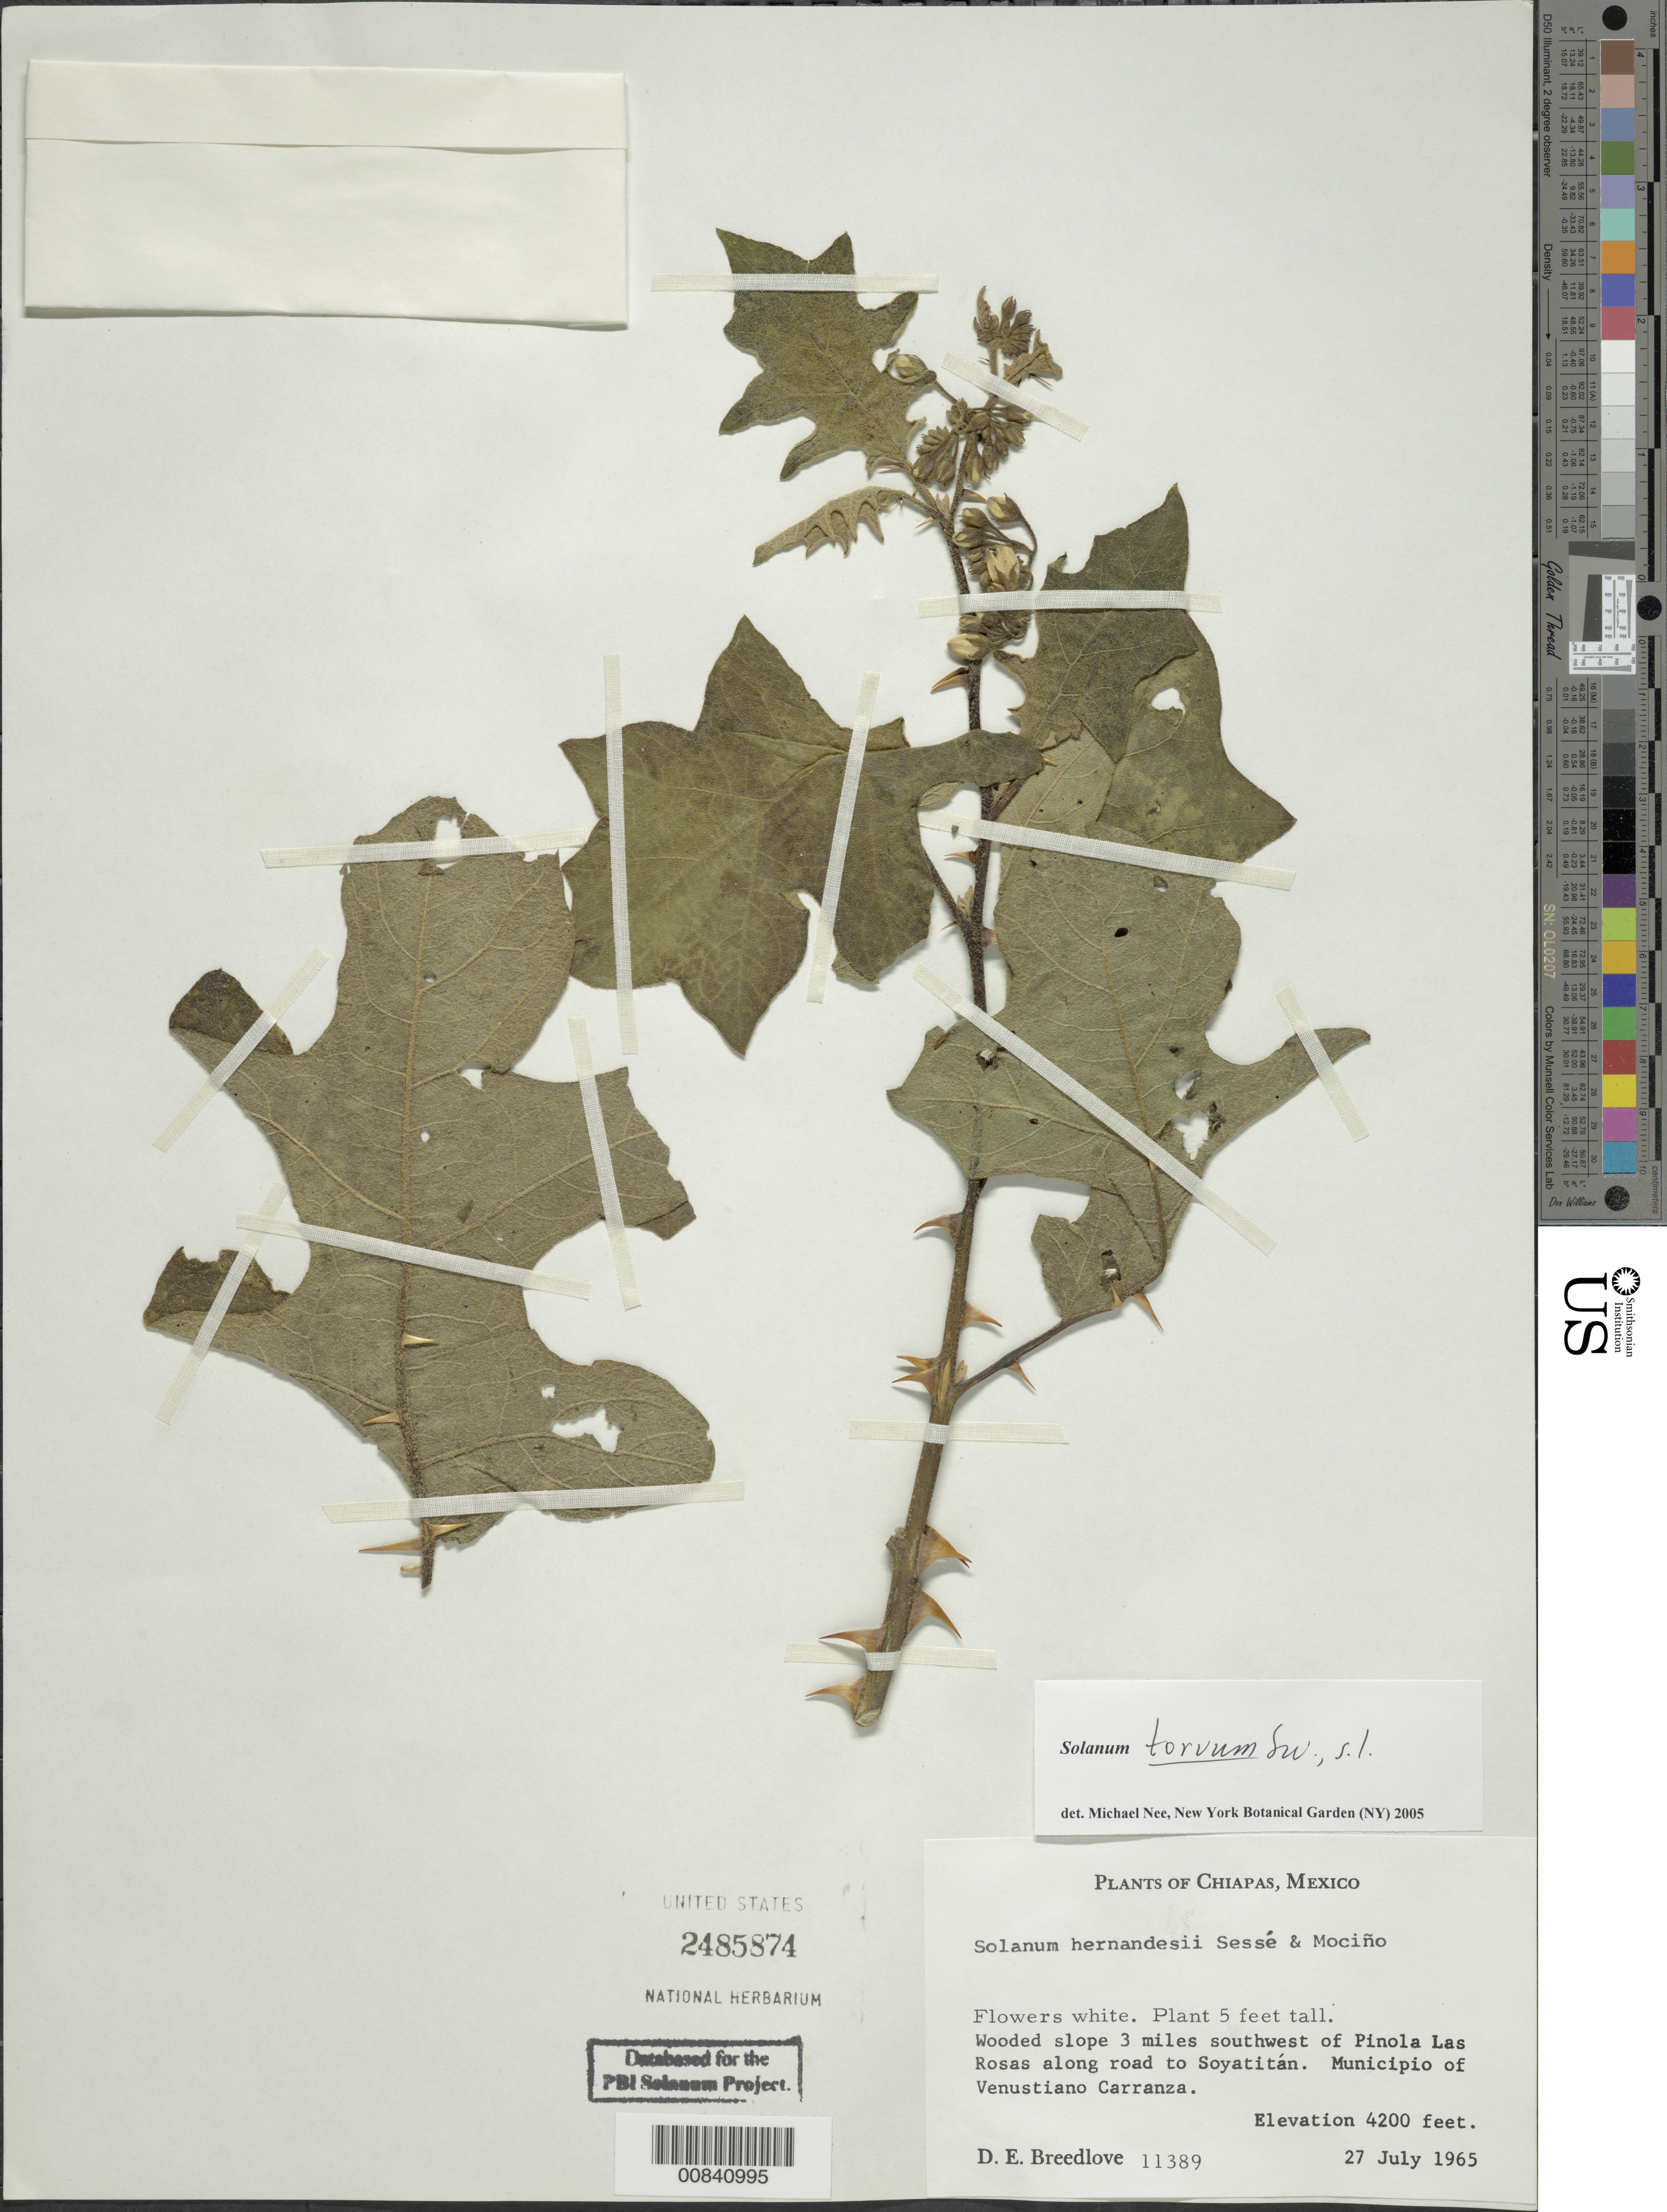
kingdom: Plantae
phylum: Tracheophyta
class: Magnoliopsida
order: Solanales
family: Solanaceae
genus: Solanum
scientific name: Solanum torvum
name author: Sw.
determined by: Nee, Michael H.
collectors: D. E. Breedlove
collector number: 11389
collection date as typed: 27 Jul 1965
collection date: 1965-07-27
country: Mexico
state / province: Chiapas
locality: Three miles SW of Pinola Las Rosas along road to Soyatitán. Municipio of Venustiano Carranza.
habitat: Wooded slopes.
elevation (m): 1280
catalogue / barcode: US 2485874